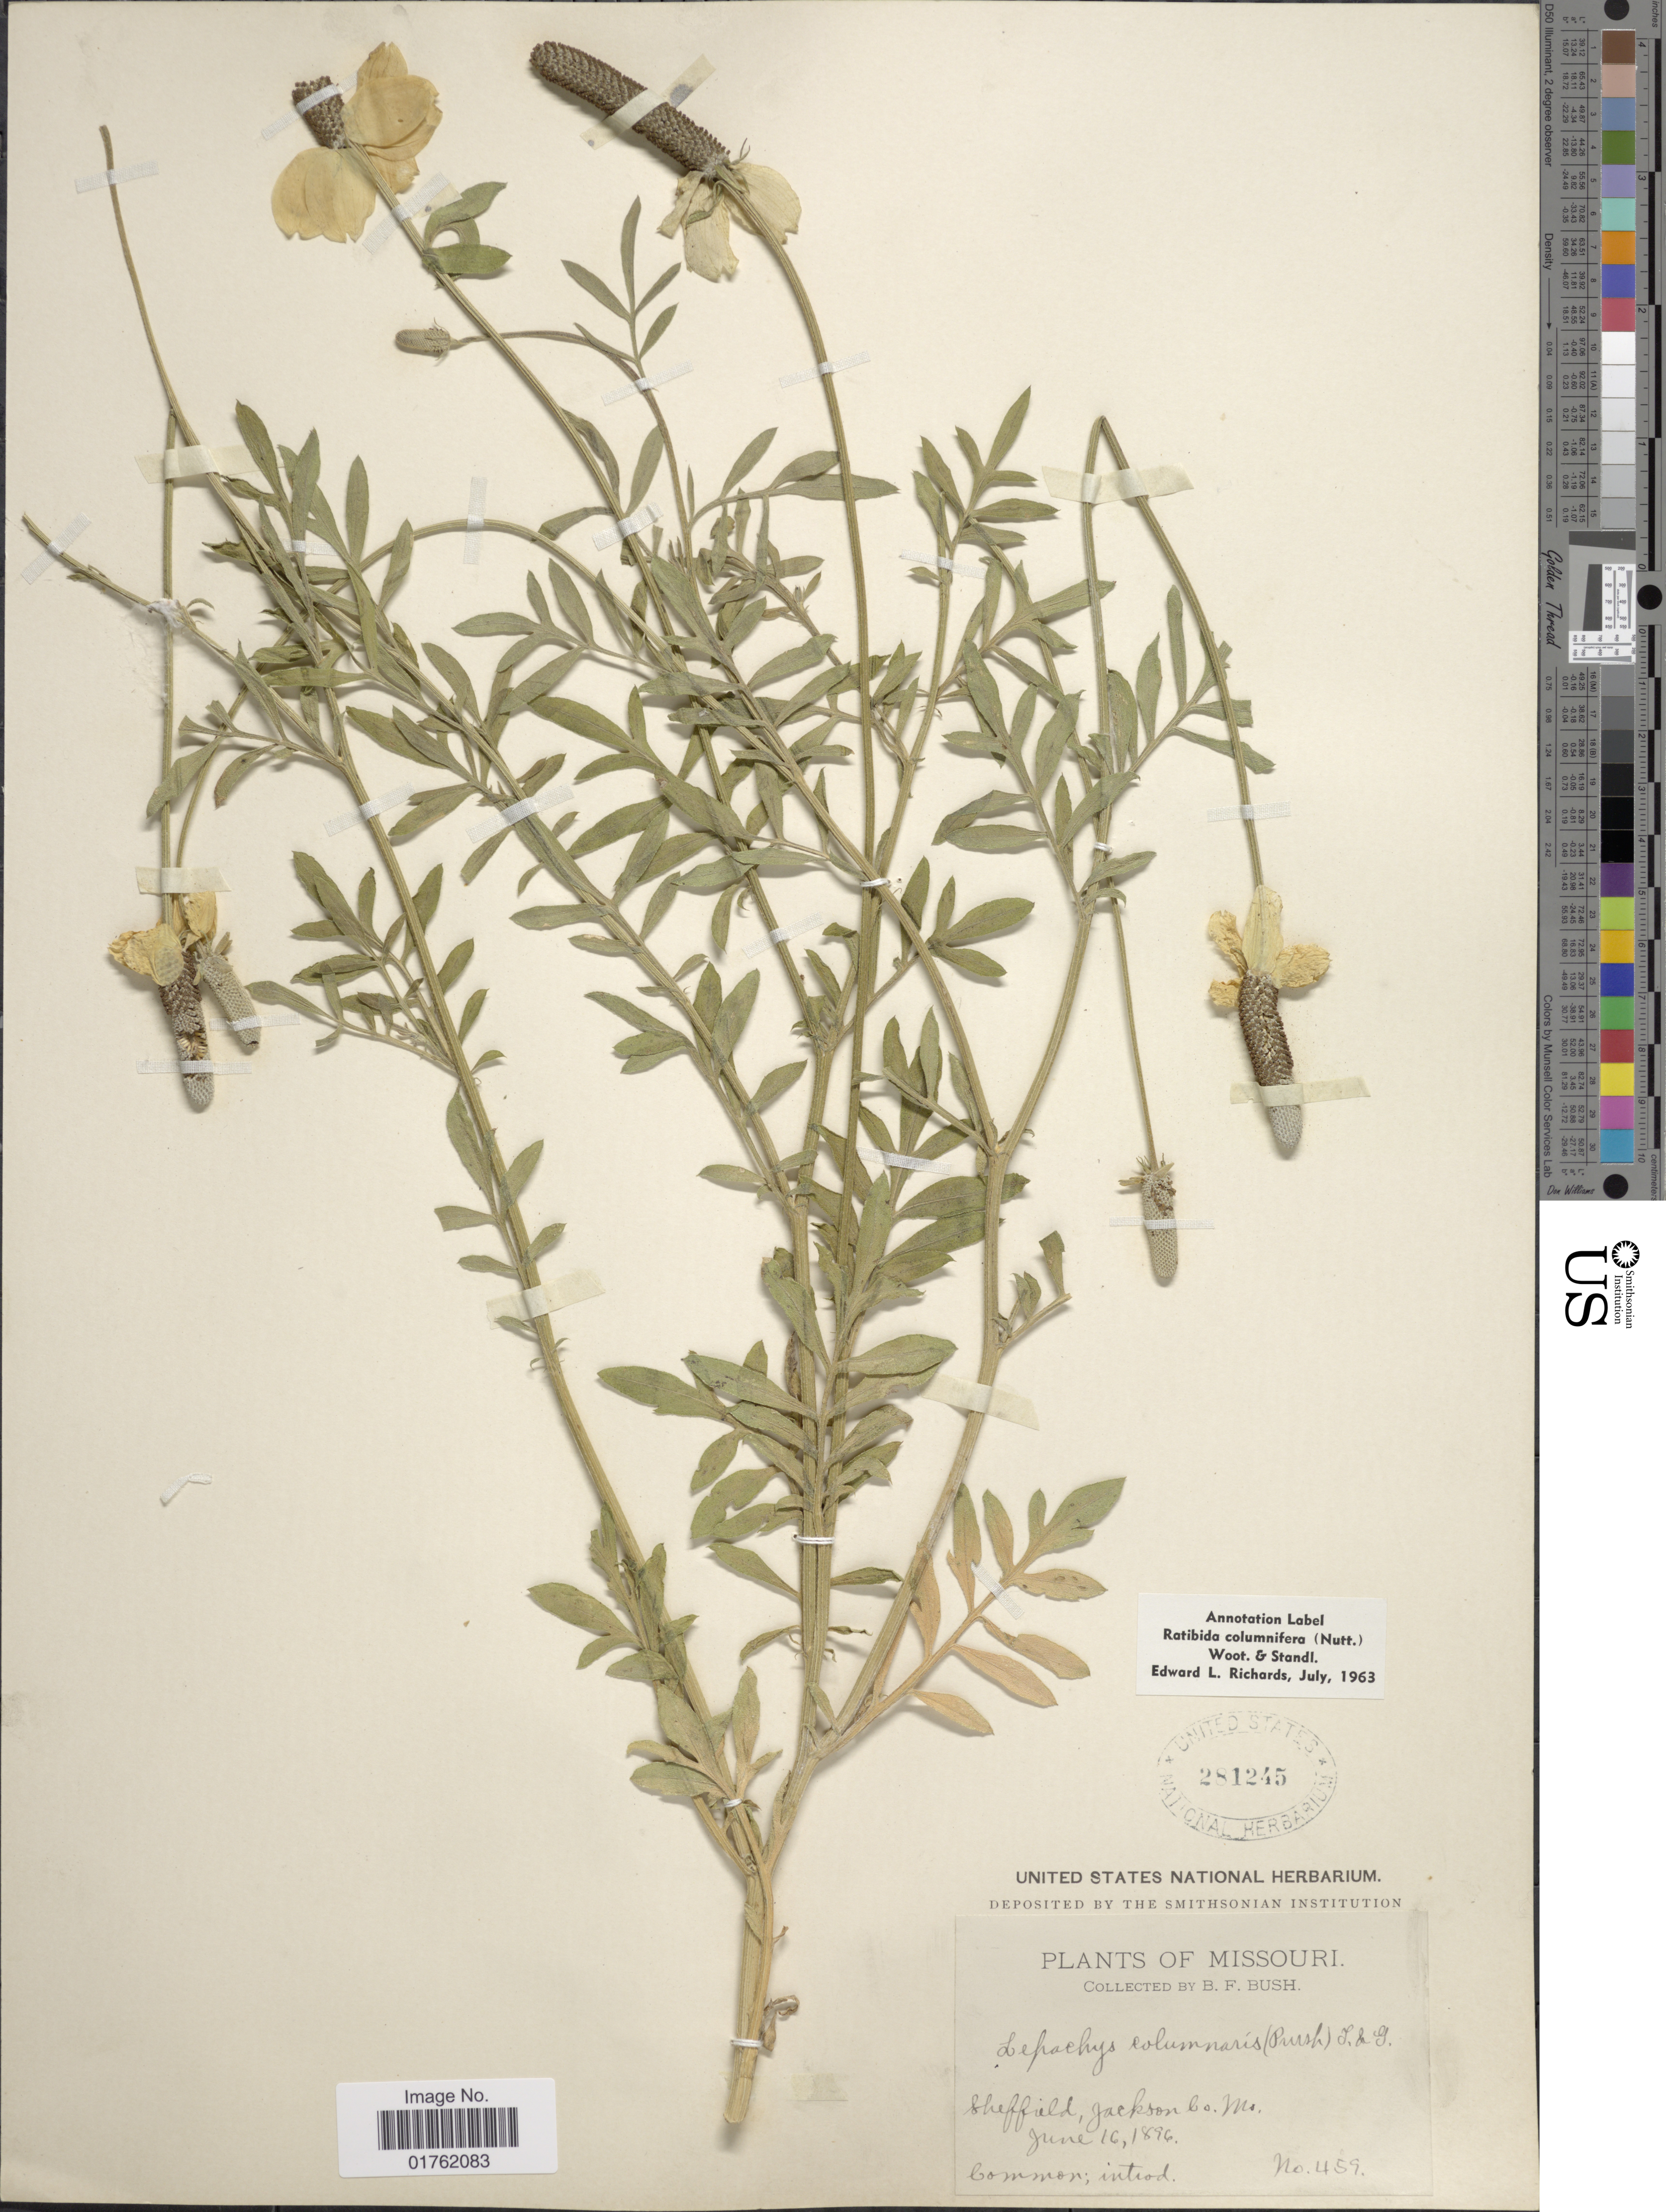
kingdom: Plantae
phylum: Tracheophyta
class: Magnoliopsida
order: Asterales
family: Asteraceae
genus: Ratibida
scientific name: Ratibida columnaris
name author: (Pursh) D. Don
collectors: B. F. Bush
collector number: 459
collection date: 1896-06-16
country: United States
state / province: Missouri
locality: Sheffield, Jackson Co.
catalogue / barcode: US 281245